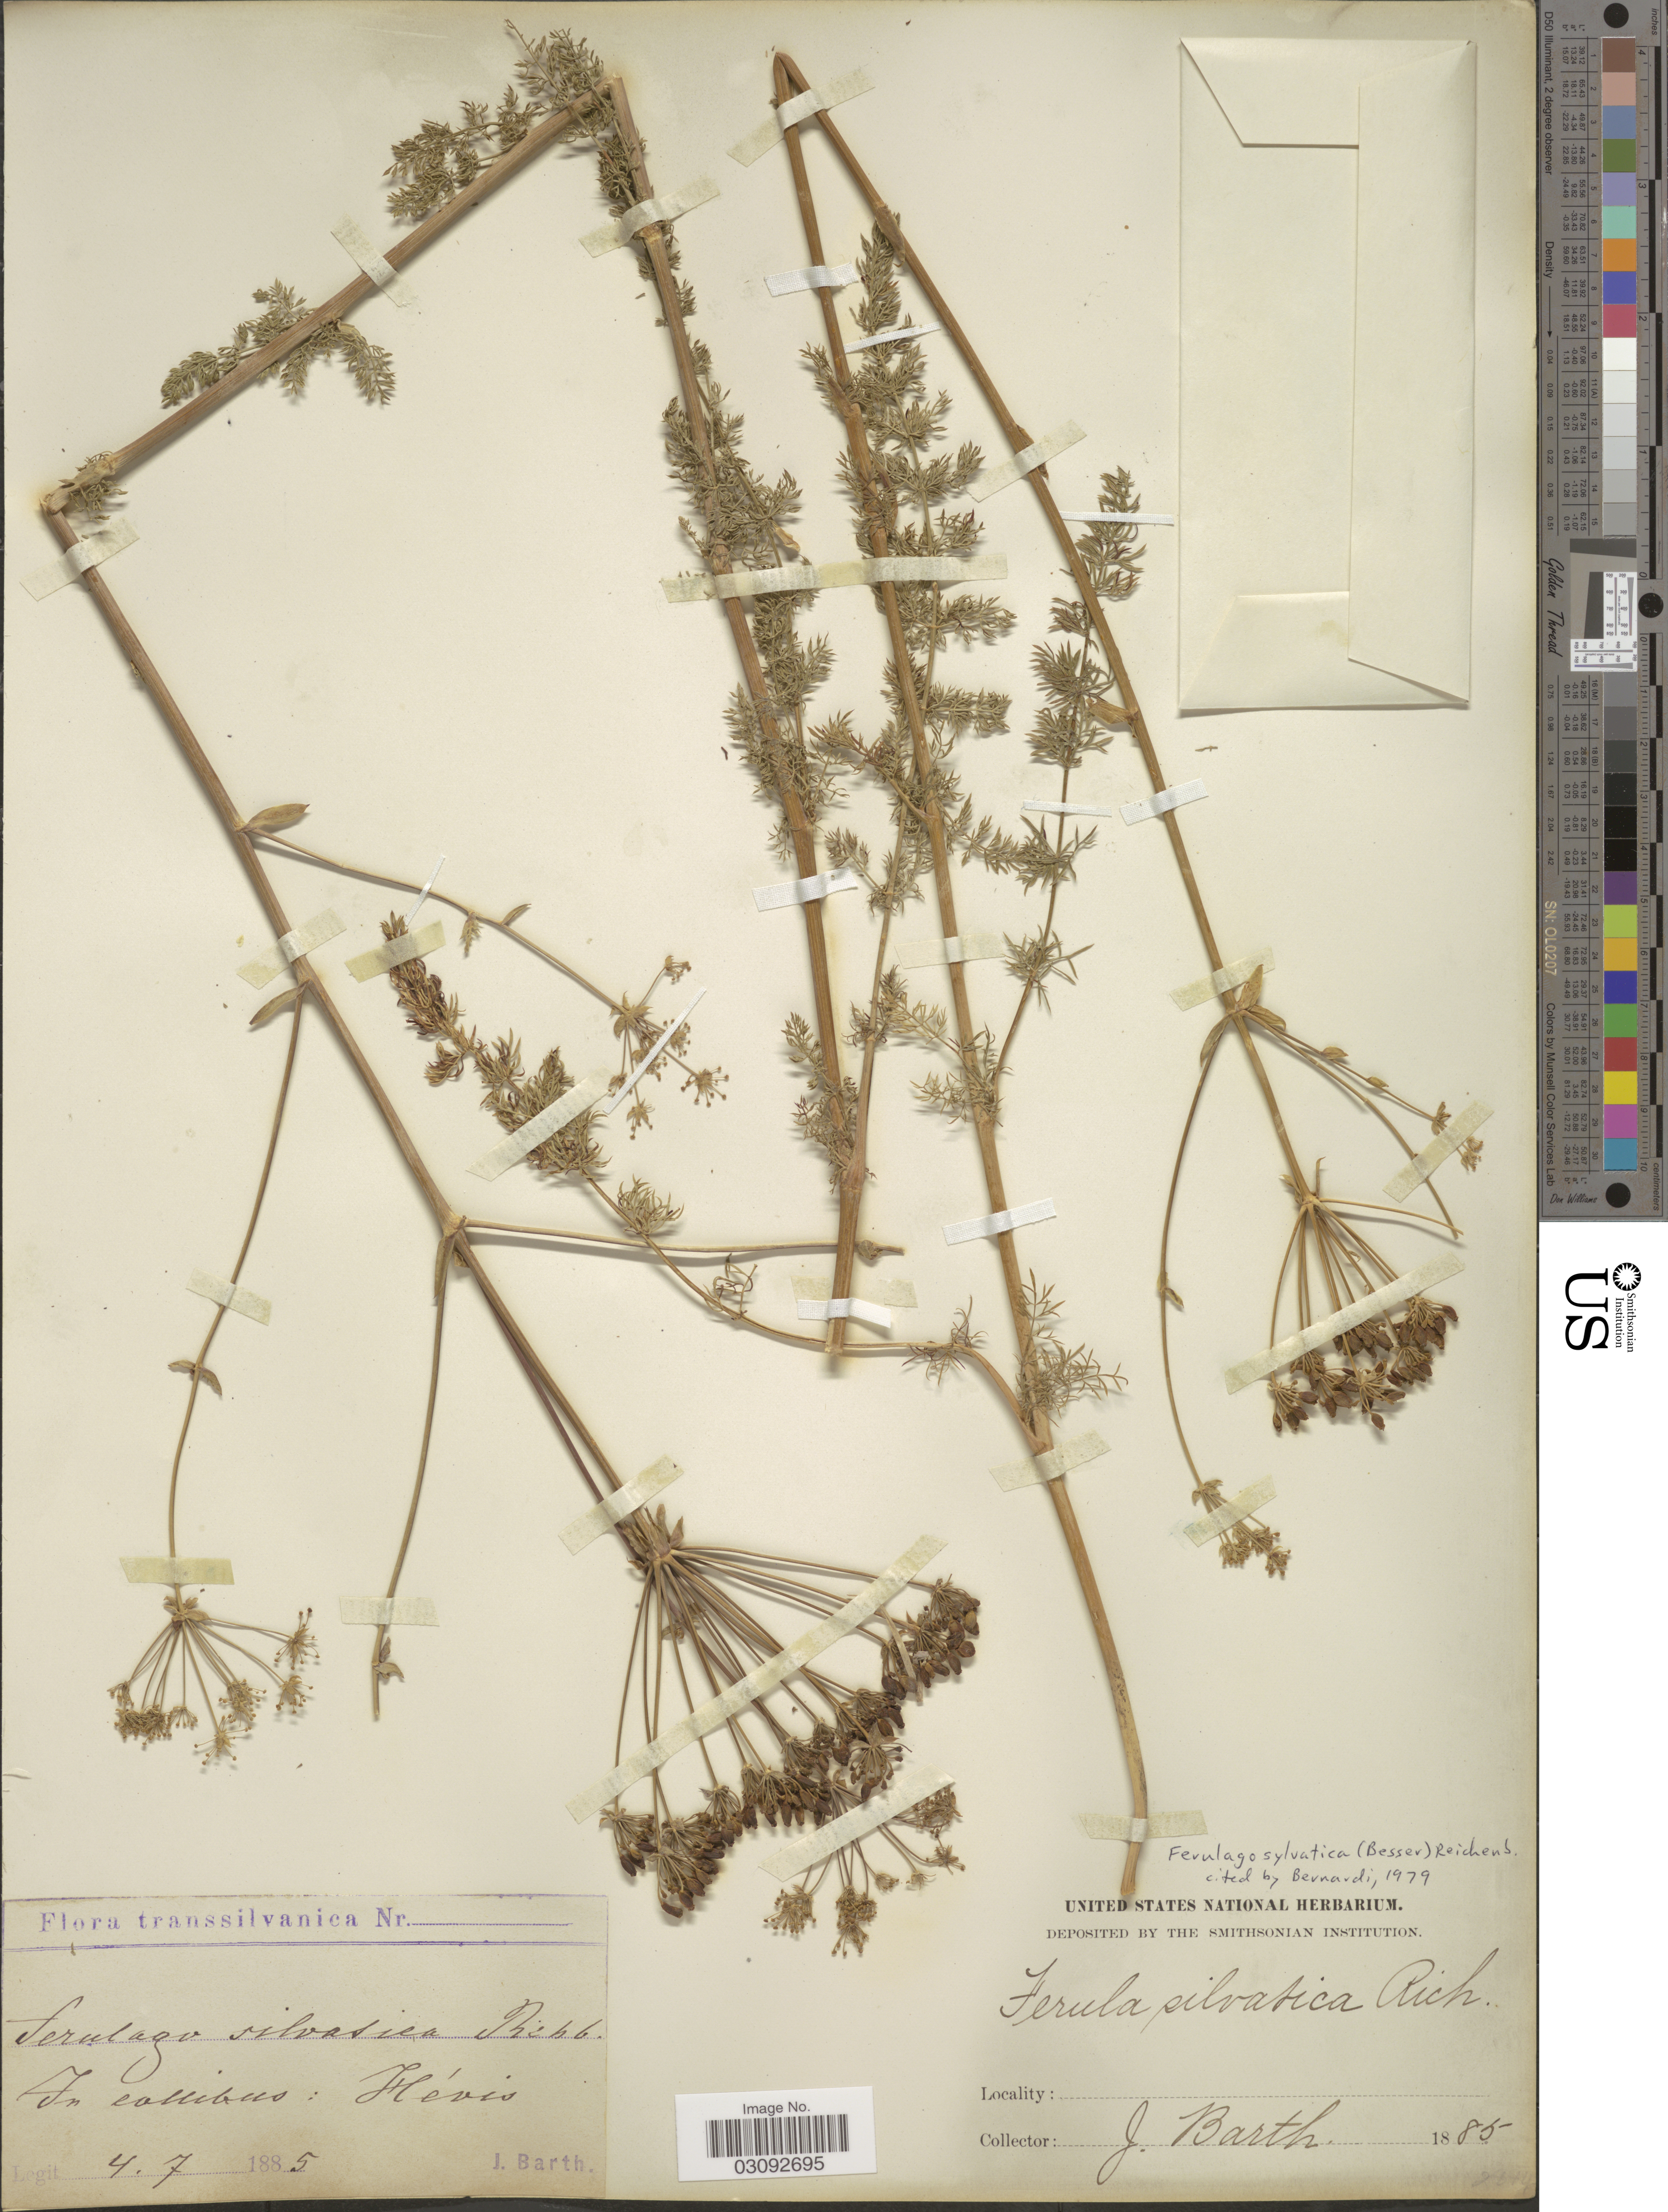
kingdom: Plantae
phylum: Tracheophyta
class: Magnoliopsida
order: Apiales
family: Apiaceae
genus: Ferulago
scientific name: Ferulago sylvatica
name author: (Besser) Rchb.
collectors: J. Barth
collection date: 1885-07-04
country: Hungary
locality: In collibus: Hévis.